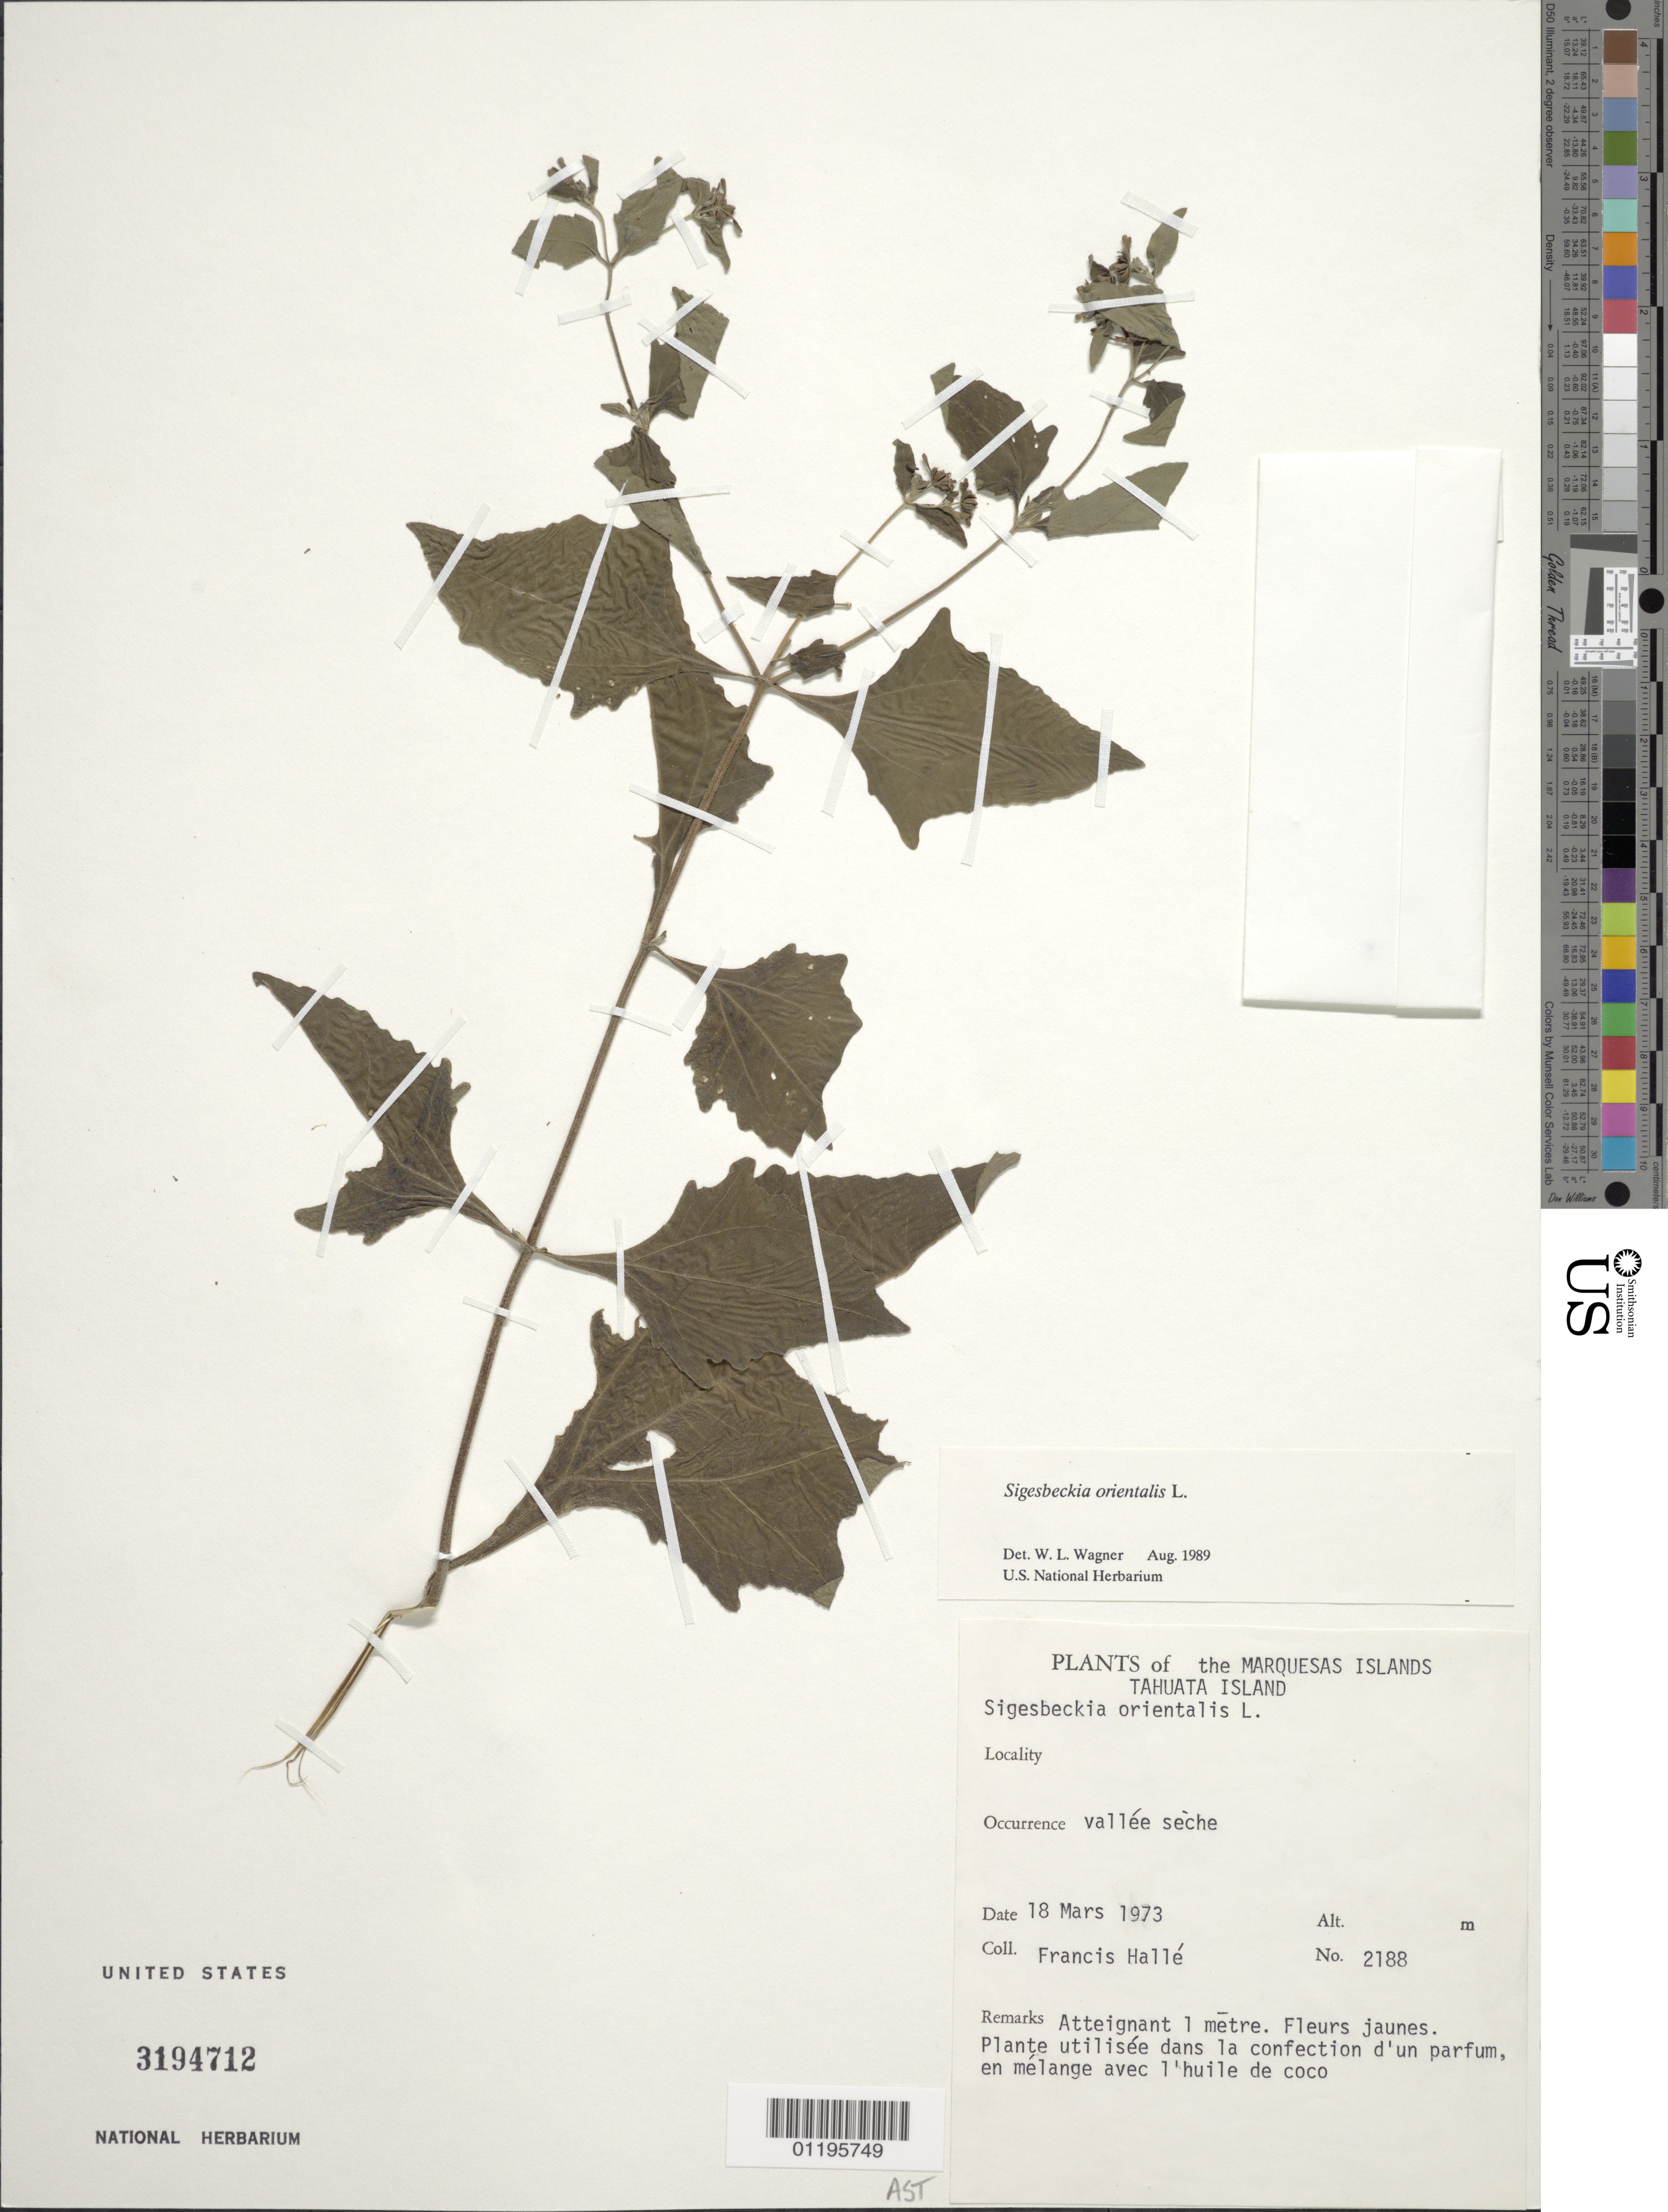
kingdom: Plantae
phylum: Tracheophyta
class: Magnoliopsida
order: Asterales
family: Asteraceae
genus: Sigesbeckia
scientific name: Sigesbeckia orientalis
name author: L.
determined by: Wagner, W. L., (BOT), Smithsonian Institution - National Museum of Natural History (UNITED STATES)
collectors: F. Hallé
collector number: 2188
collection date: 1973-03-18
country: French Polynesia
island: Tahuata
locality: Vallée sèche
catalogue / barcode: US 3194712